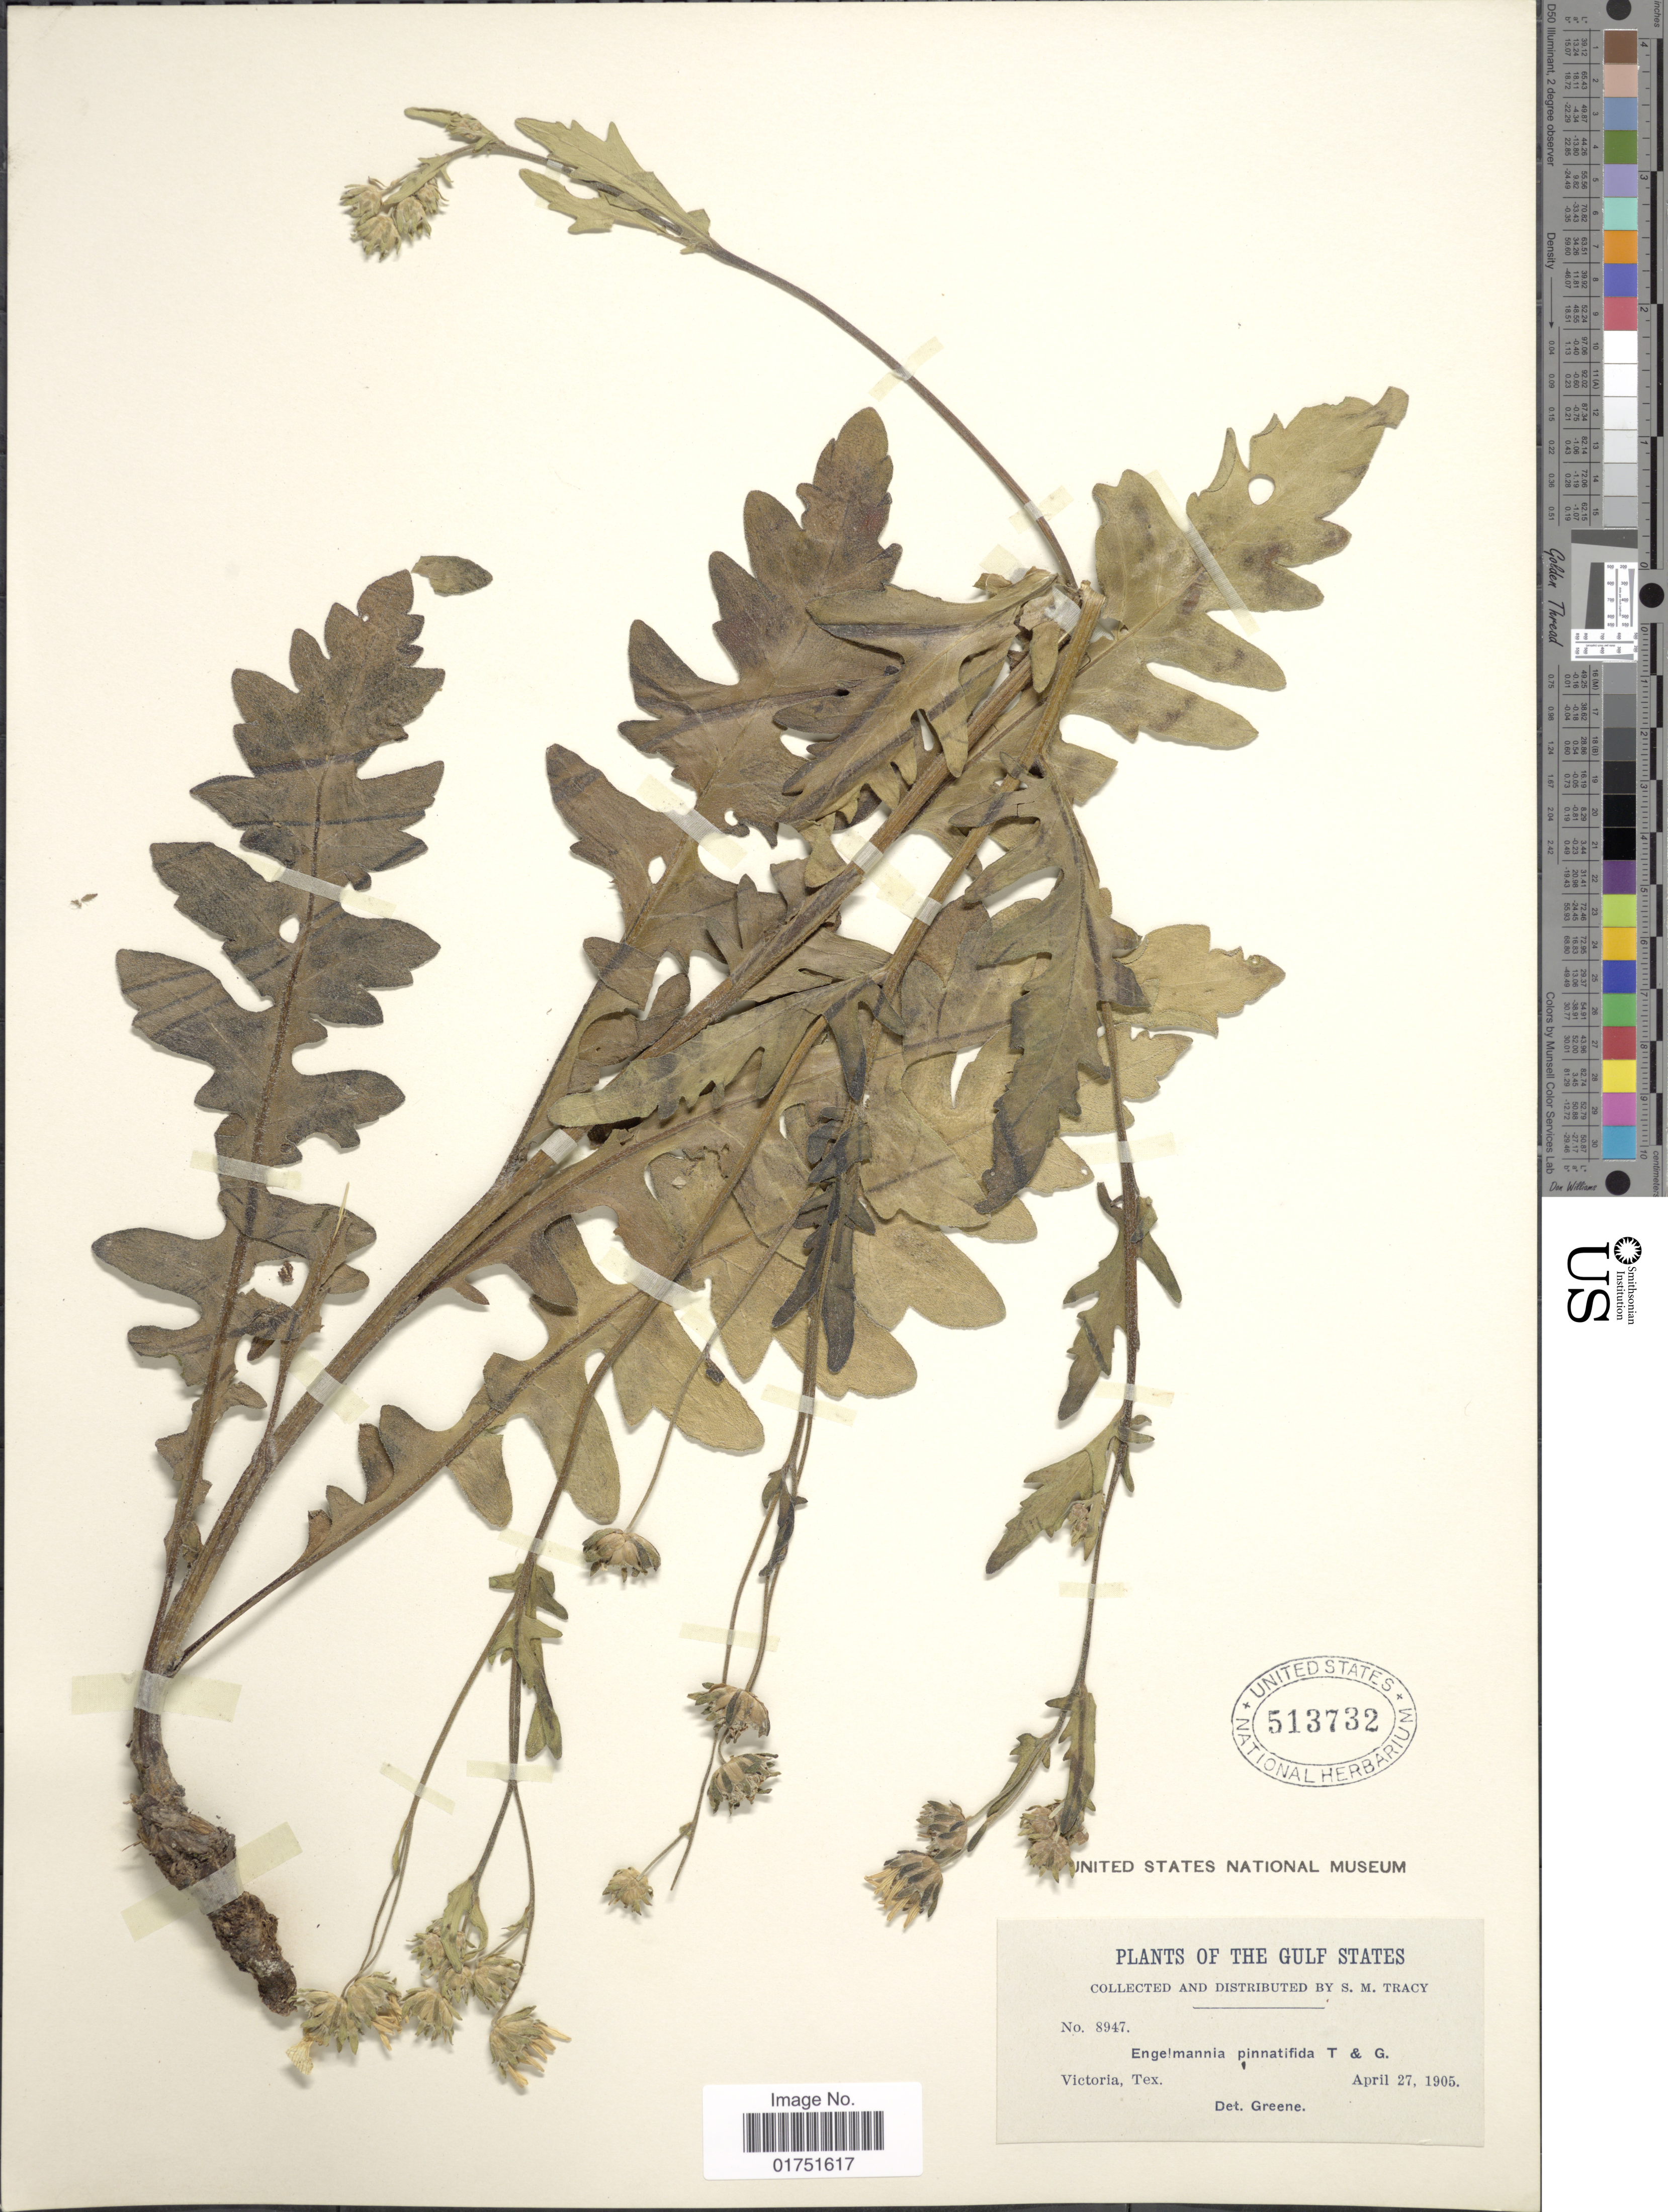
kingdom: Plantae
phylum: Tracheophyta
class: Magnoliopsida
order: Asterales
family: Asteraceae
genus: Engelmannia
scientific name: Engelmannia pinnatifida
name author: Torr. & A. Gray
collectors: S. M. Tracy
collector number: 8947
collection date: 1905-04-27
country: United States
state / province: Texas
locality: Gulf States. Victoria, Tex.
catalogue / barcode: US 513732